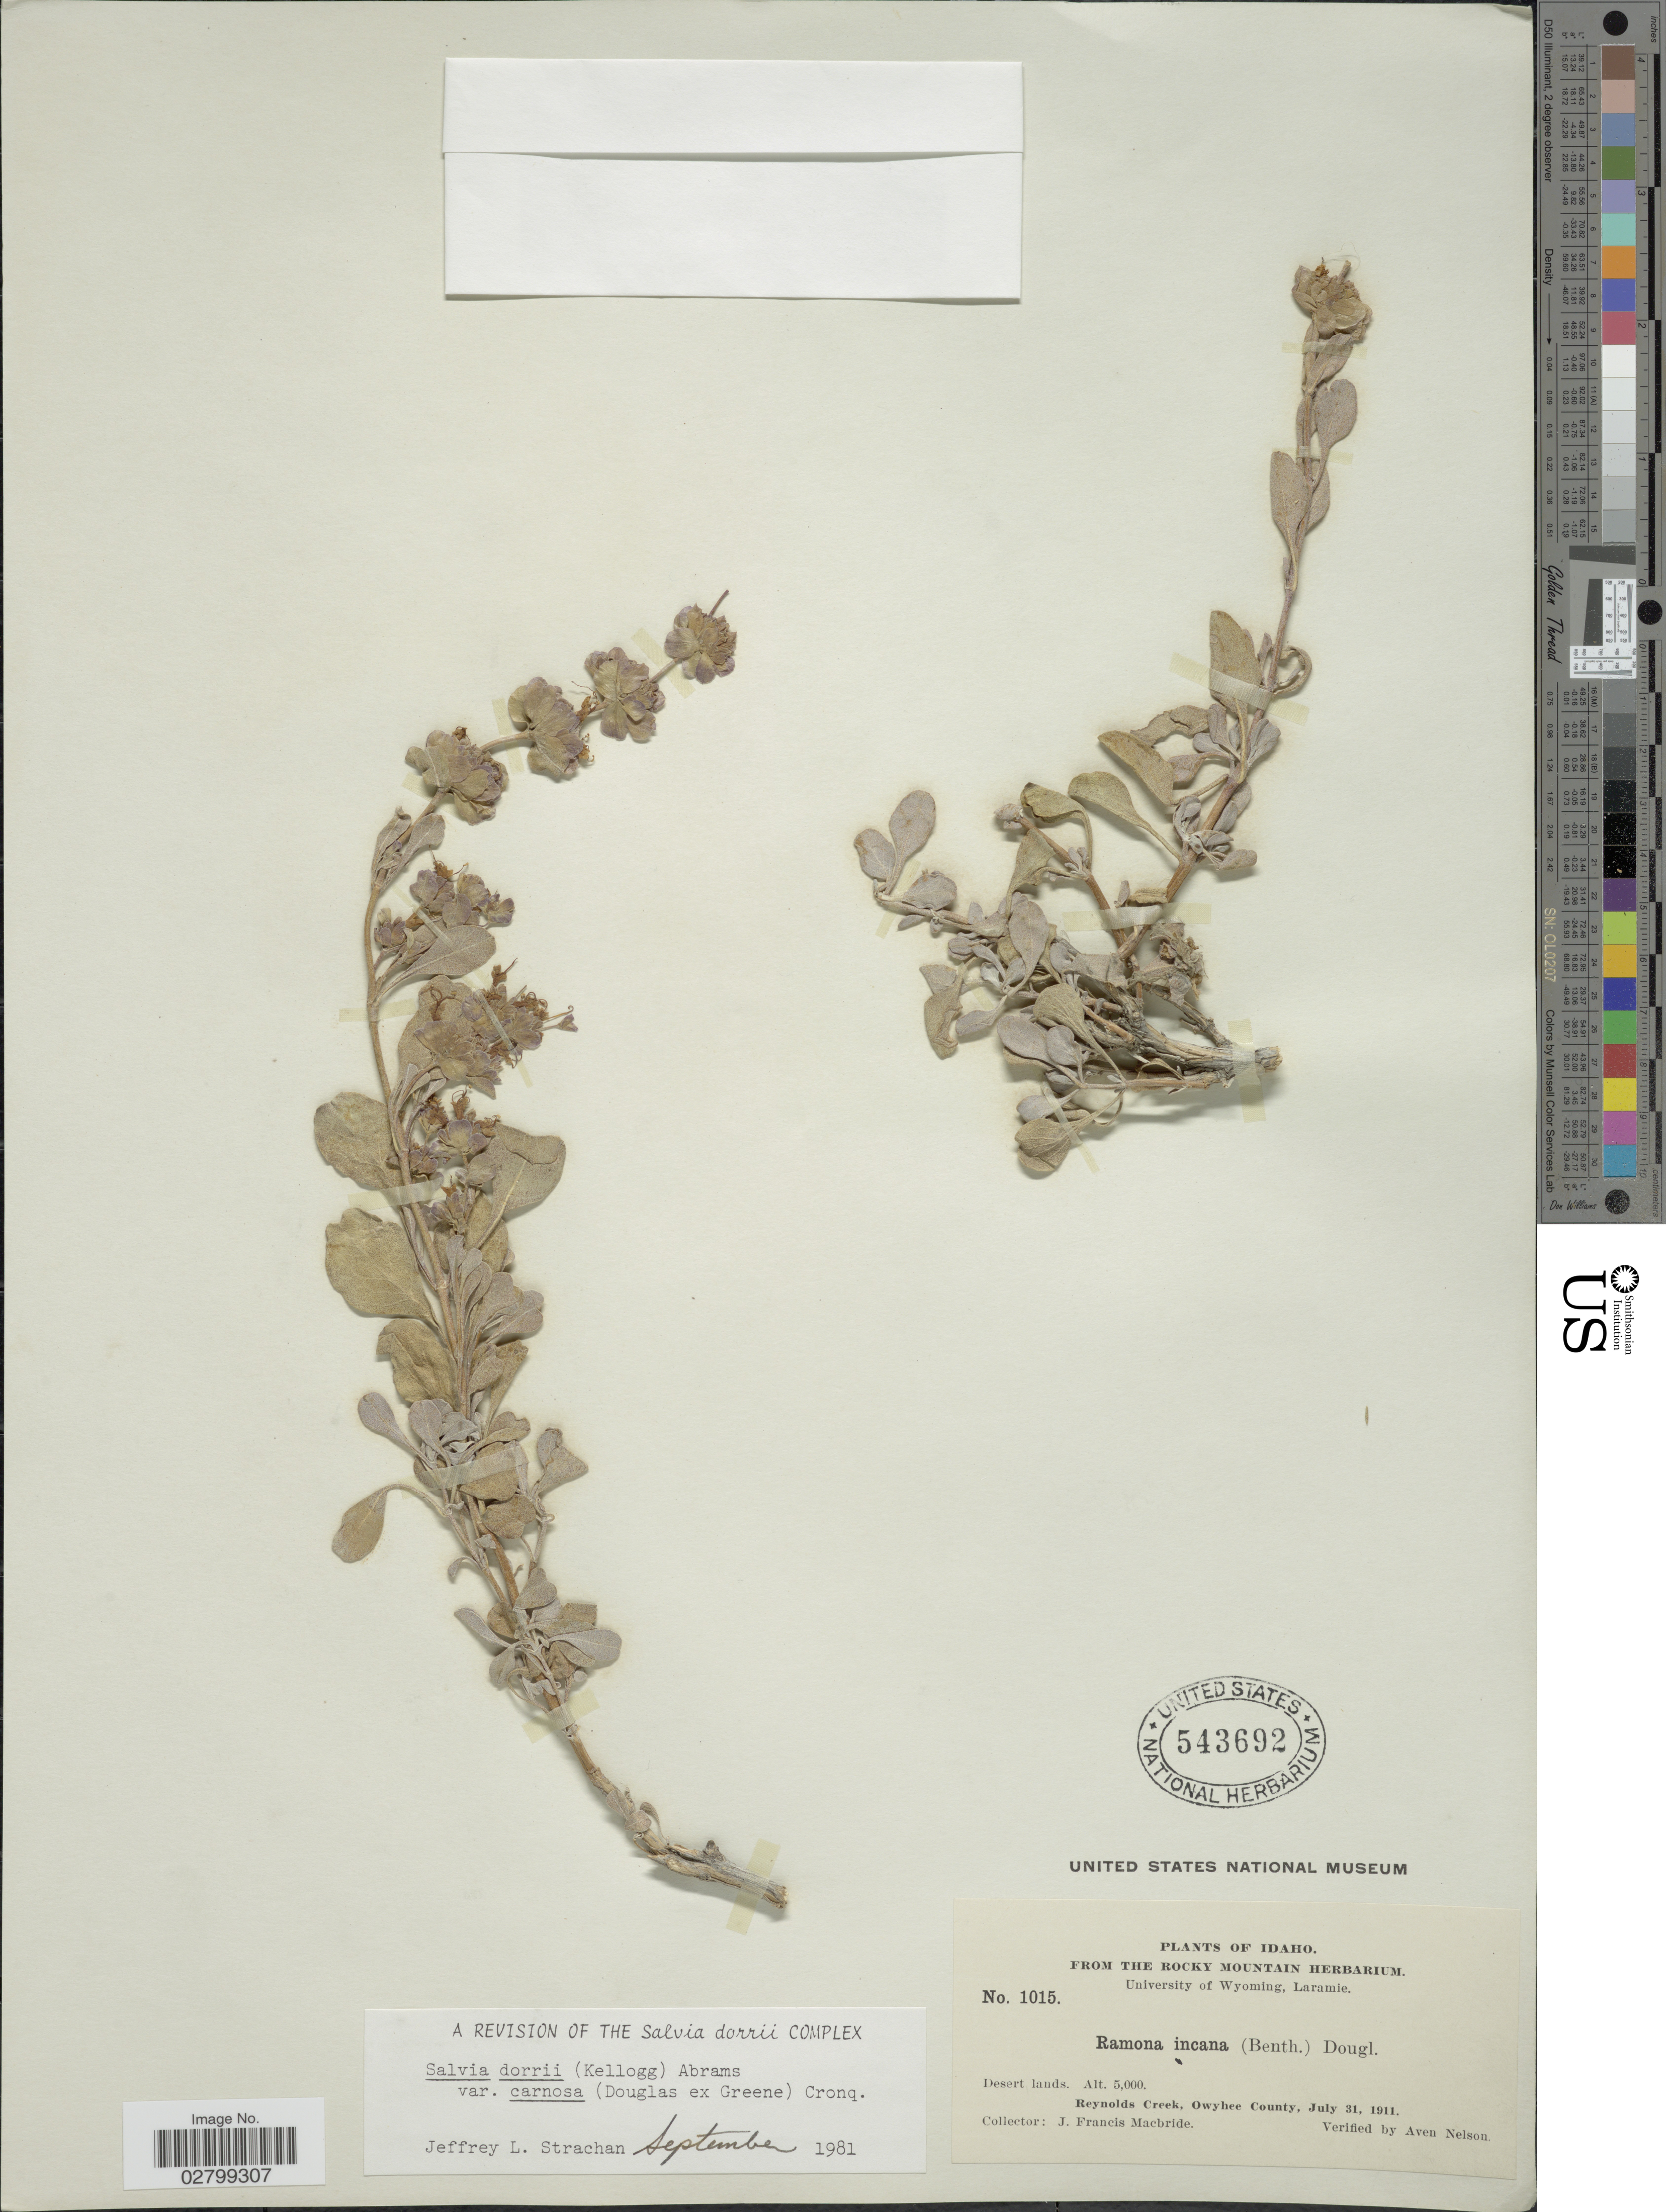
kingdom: Plantae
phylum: Tracheophyta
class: Magnoliopsida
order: Lamiales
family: Lamiaceae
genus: Salvia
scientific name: Salvia dorrii var. carnosa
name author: (Dougl.) Abrams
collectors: J. F. Macbride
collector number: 1015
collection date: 1911-07-31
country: United States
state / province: Idaho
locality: Reynolds Creek, Owyhee County.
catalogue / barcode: US 543692